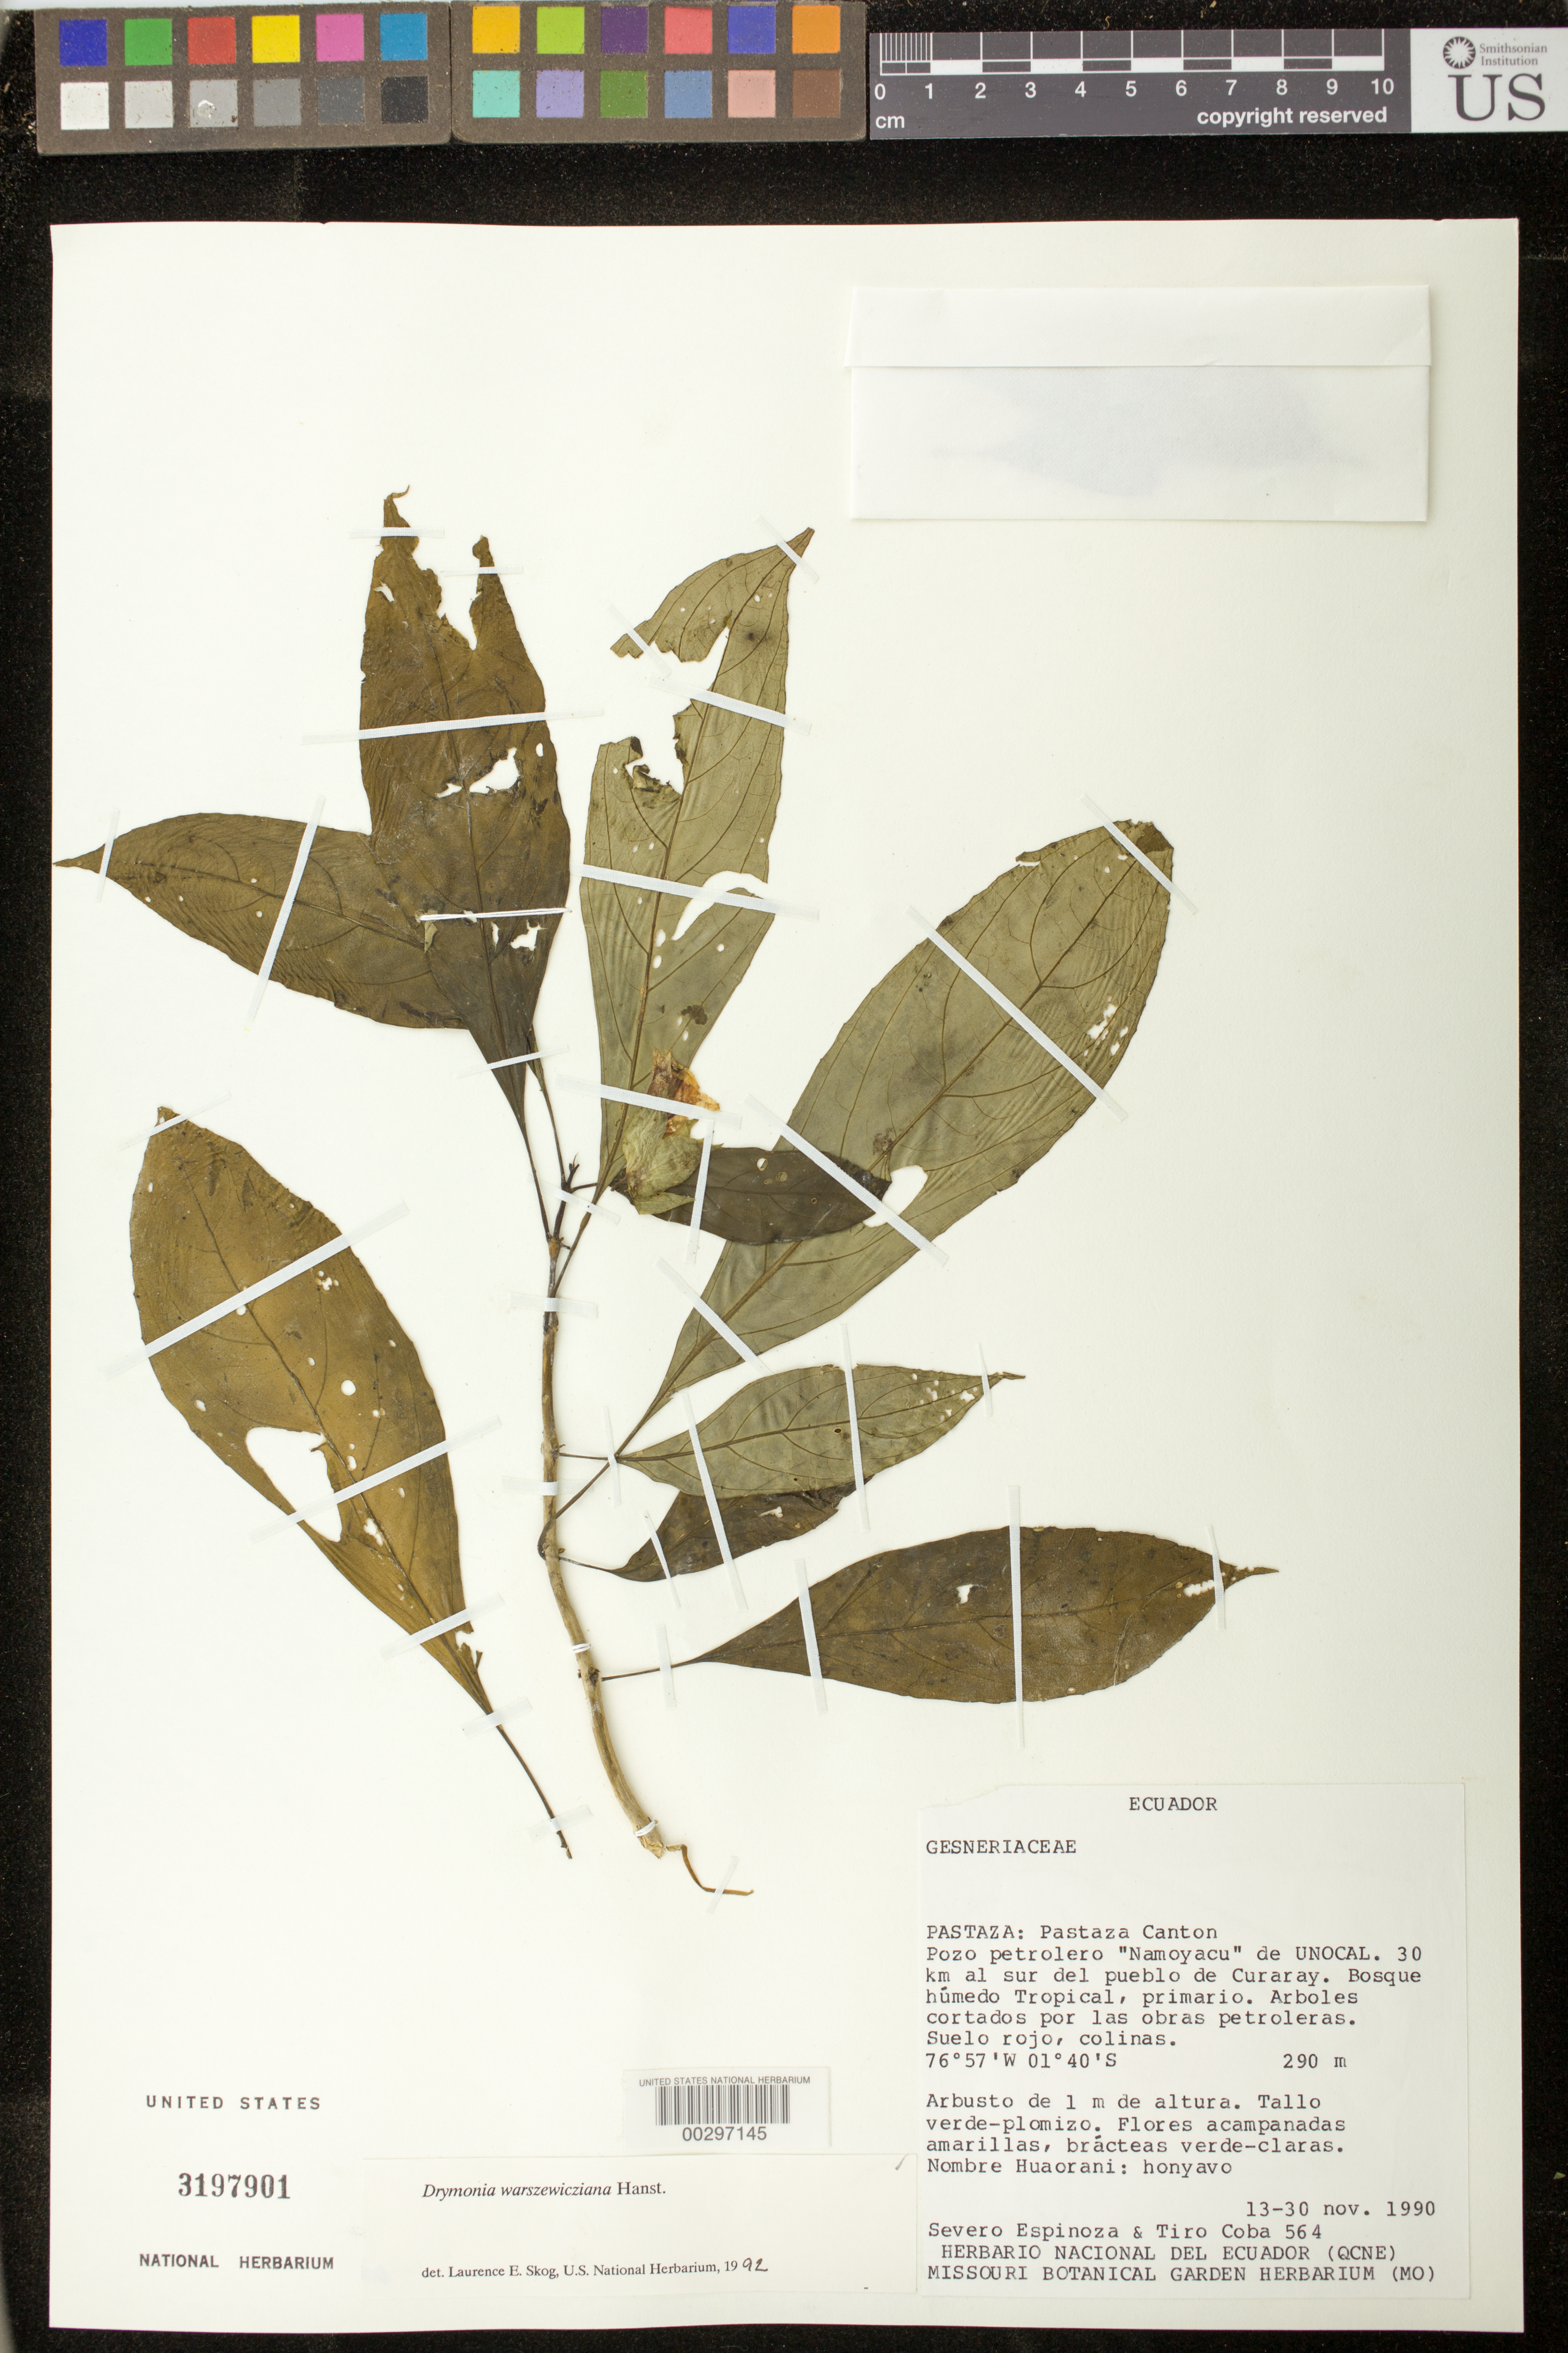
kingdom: Plantae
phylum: Tracheophyta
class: Magnoliopsida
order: Lamiales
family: Gesneriaceae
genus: Drymonia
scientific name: Drymonia warszewicziana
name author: Hanst.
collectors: S. Espinoza & T. Coba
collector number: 564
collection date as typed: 13-30 Nov 1990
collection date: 1990-11-13/1990-11-30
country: Ecuador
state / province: Pastaza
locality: Pastaza Canton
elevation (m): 290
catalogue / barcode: US 3197901